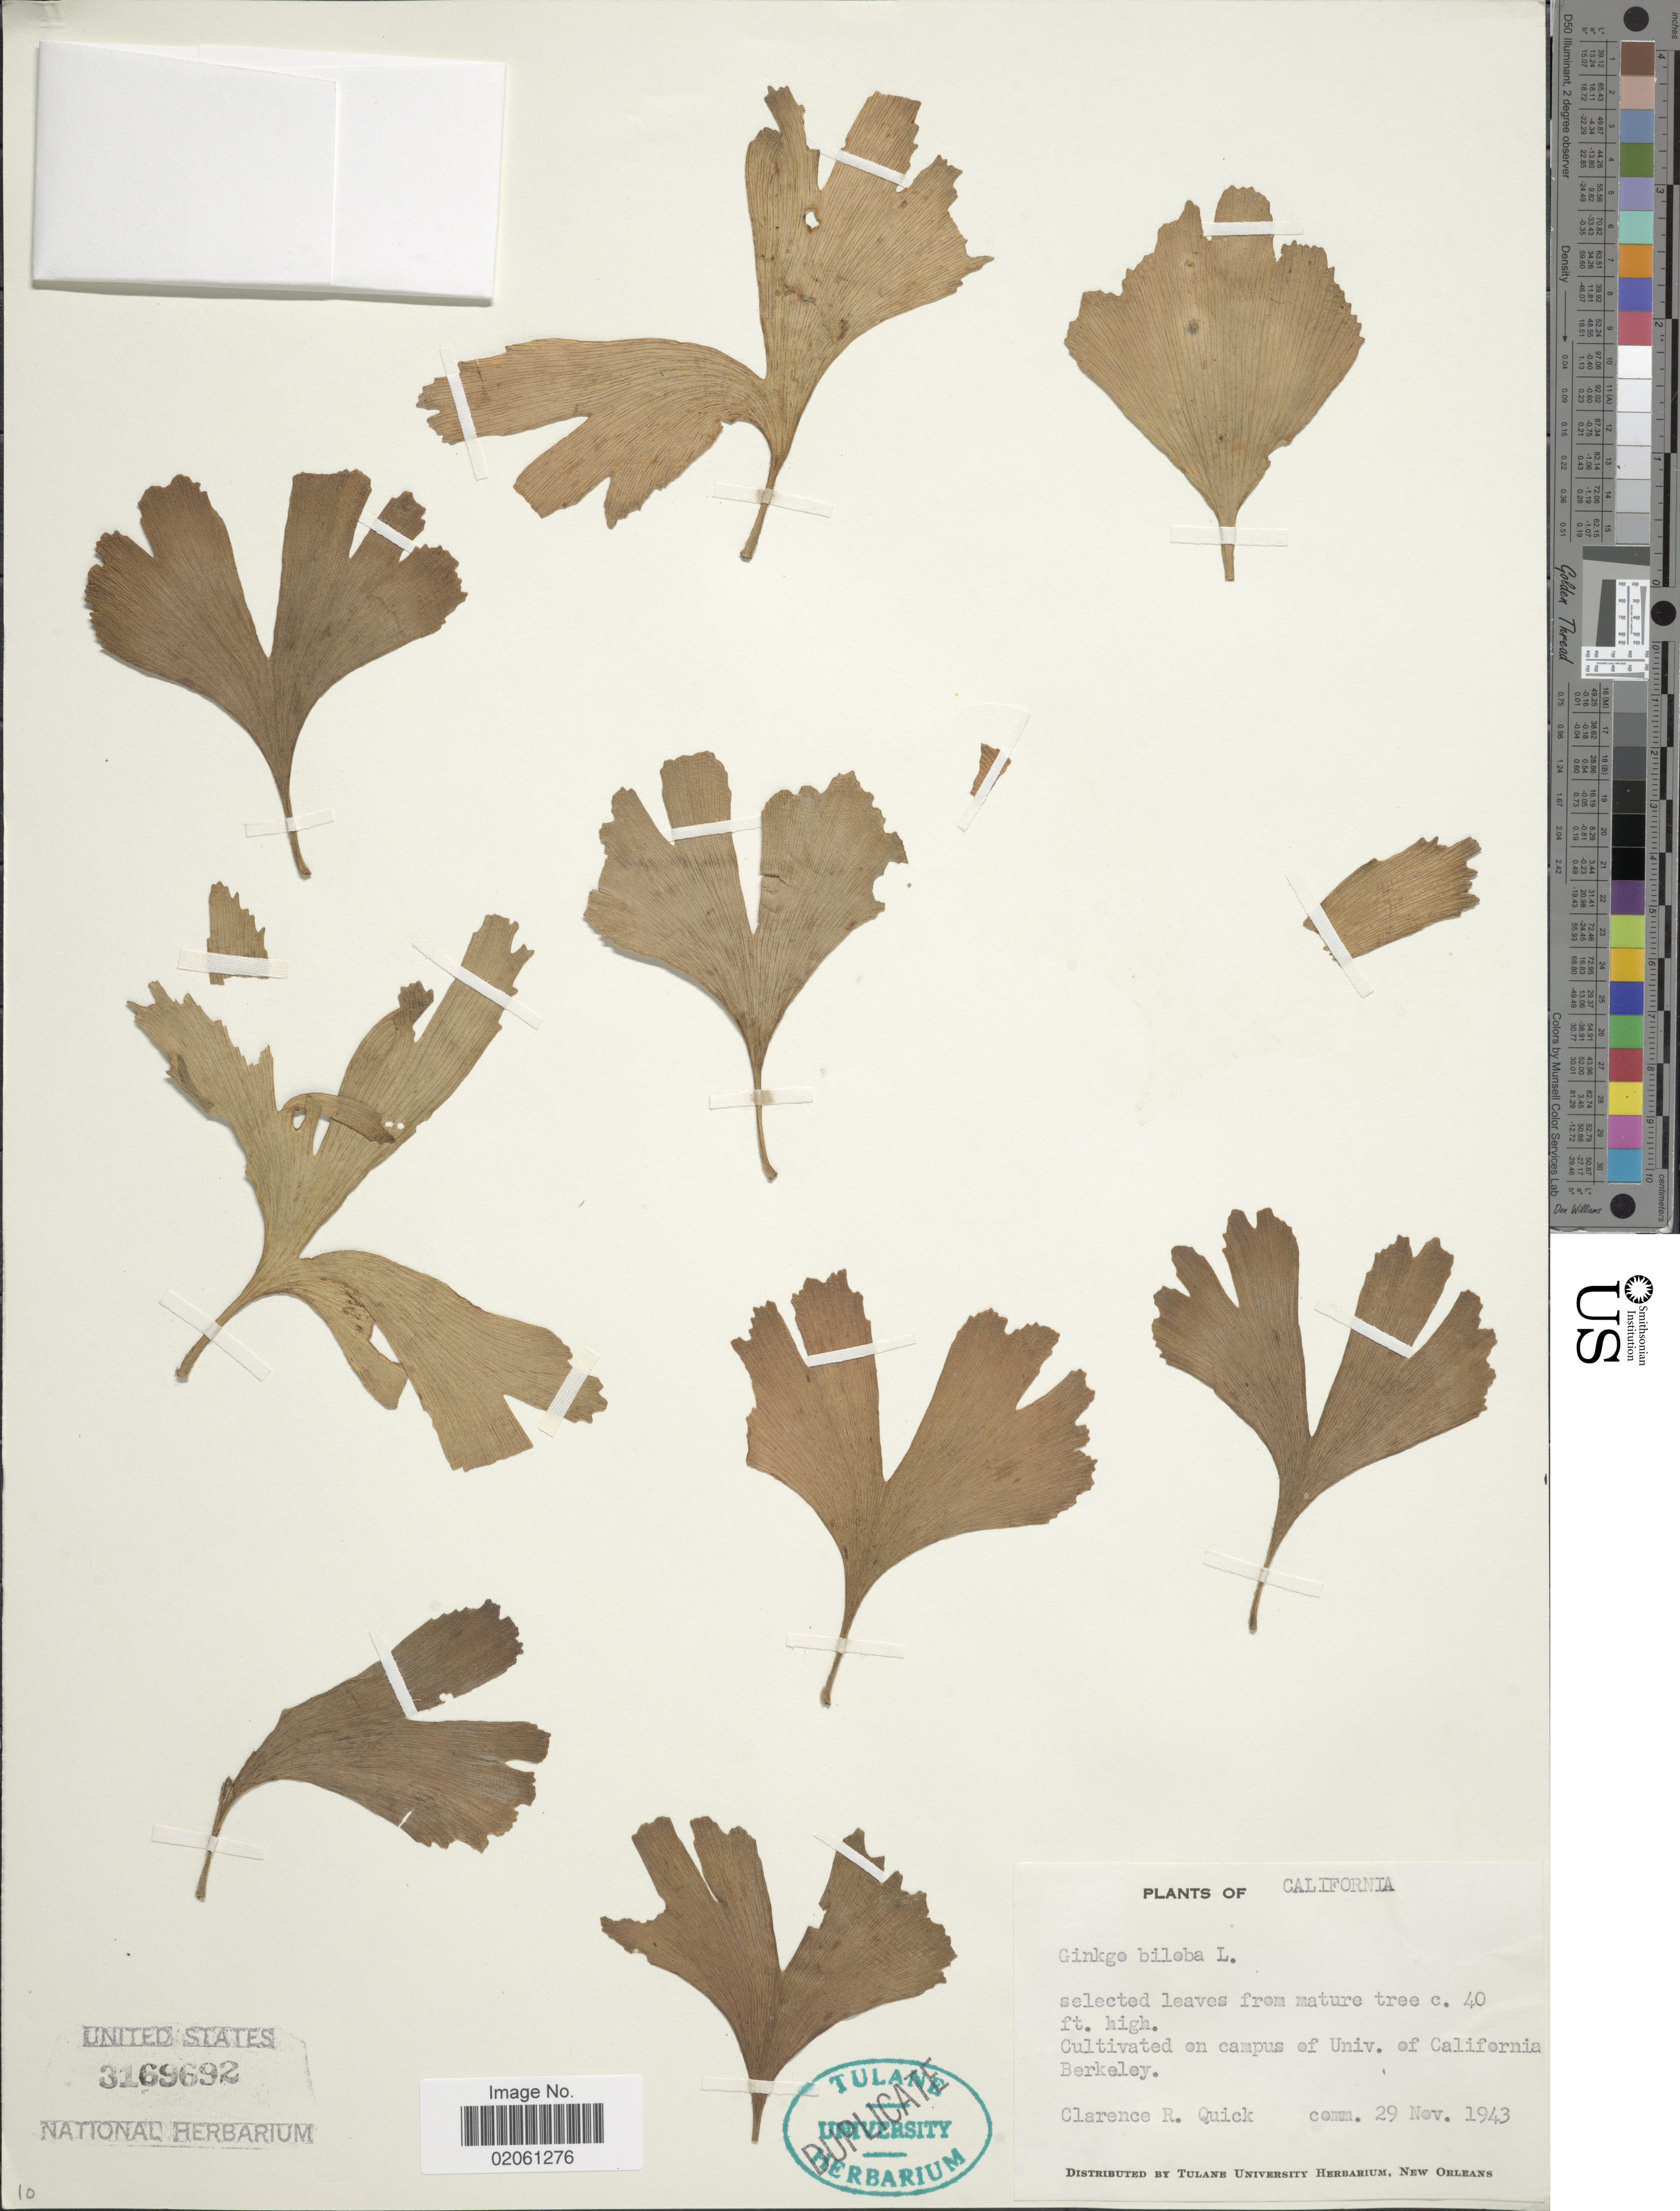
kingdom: Plantae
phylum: Tracheophyta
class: Ginkgoopsida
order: Ginkgoales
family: Ginkgoaceae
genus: Ginkgo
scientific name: Ginkgo biloba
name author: L.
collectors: C. Quick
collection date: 1943-11-29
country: United States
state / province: California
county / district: Alameda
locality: Campus of Univ. of California Berkeley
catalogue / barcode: US 3169692